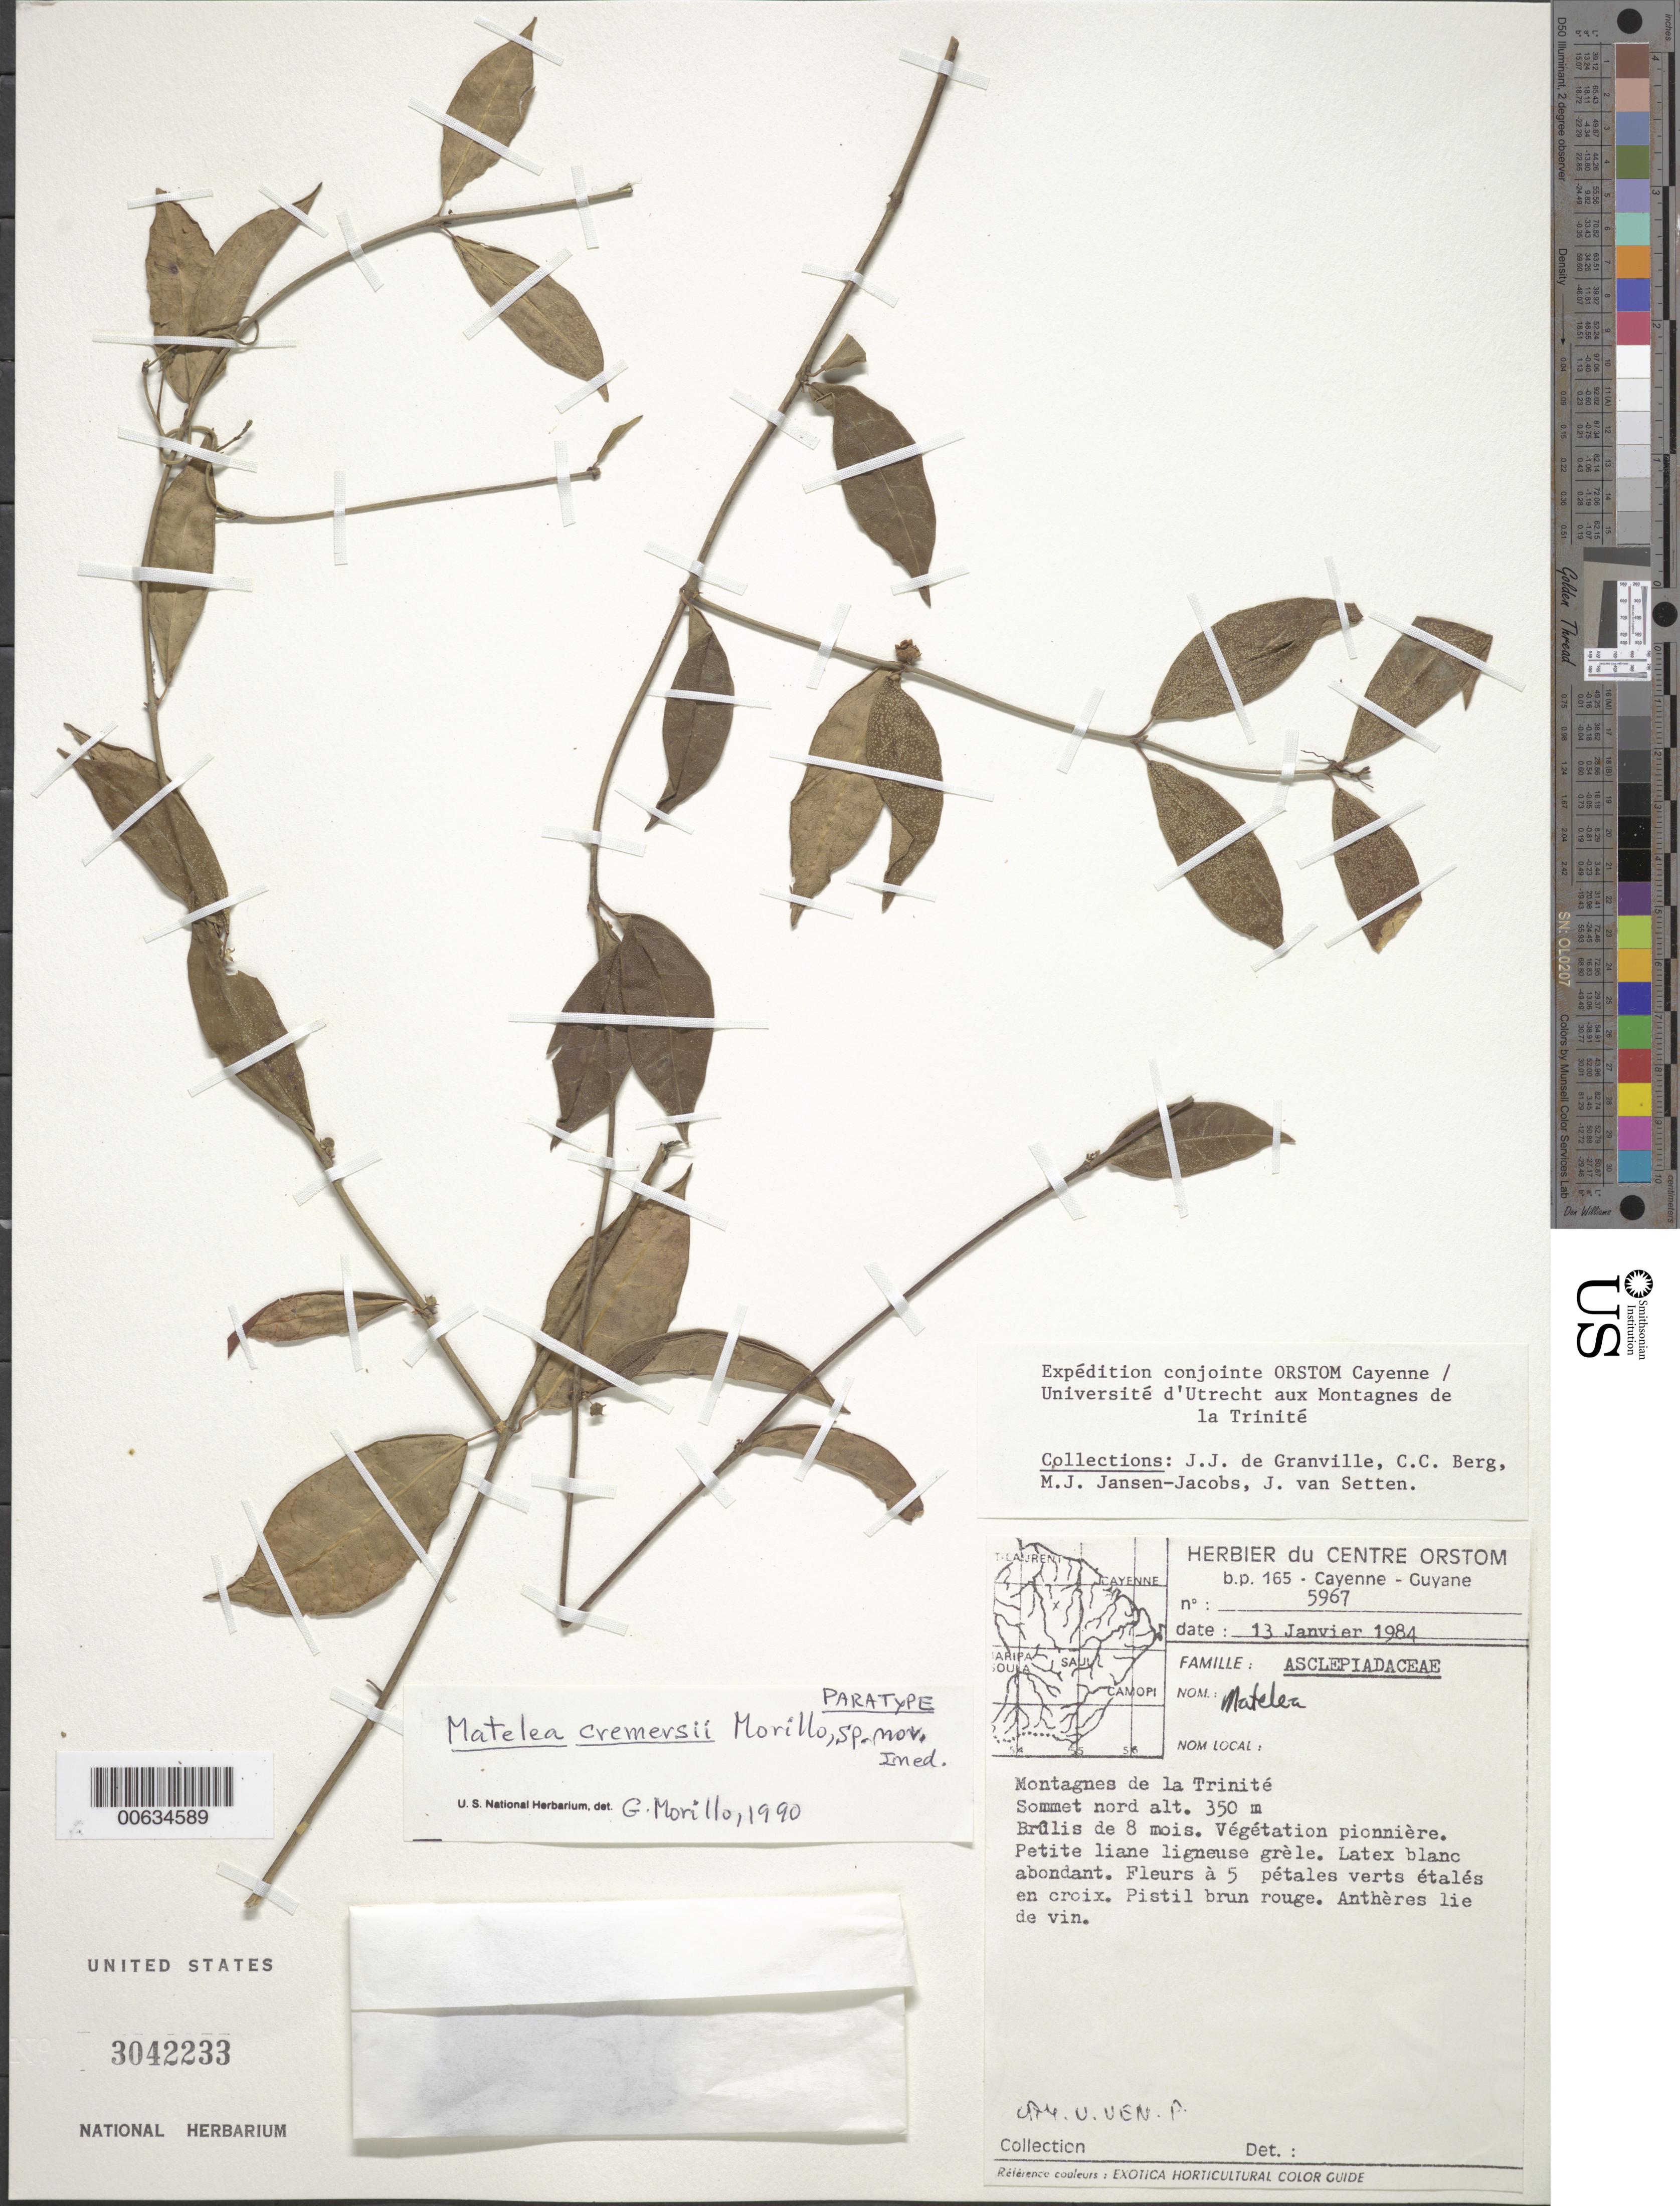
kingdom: Plantae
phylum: Tracheophyta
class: Magnoliopsida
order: Gentianales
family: Apocynaceae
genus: Matelea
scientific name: Matelea cremersii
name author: Morillo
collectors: J.-J. de Granville, C. C. Berg, M. J. Jansen-Jacobs & A. K. Setten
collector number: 5967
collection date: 1984-01-13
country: French Guiana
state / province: Cayenne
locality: Montagnes de la Trinité. Sommet nord.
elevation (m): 350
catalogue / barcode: US 3042233